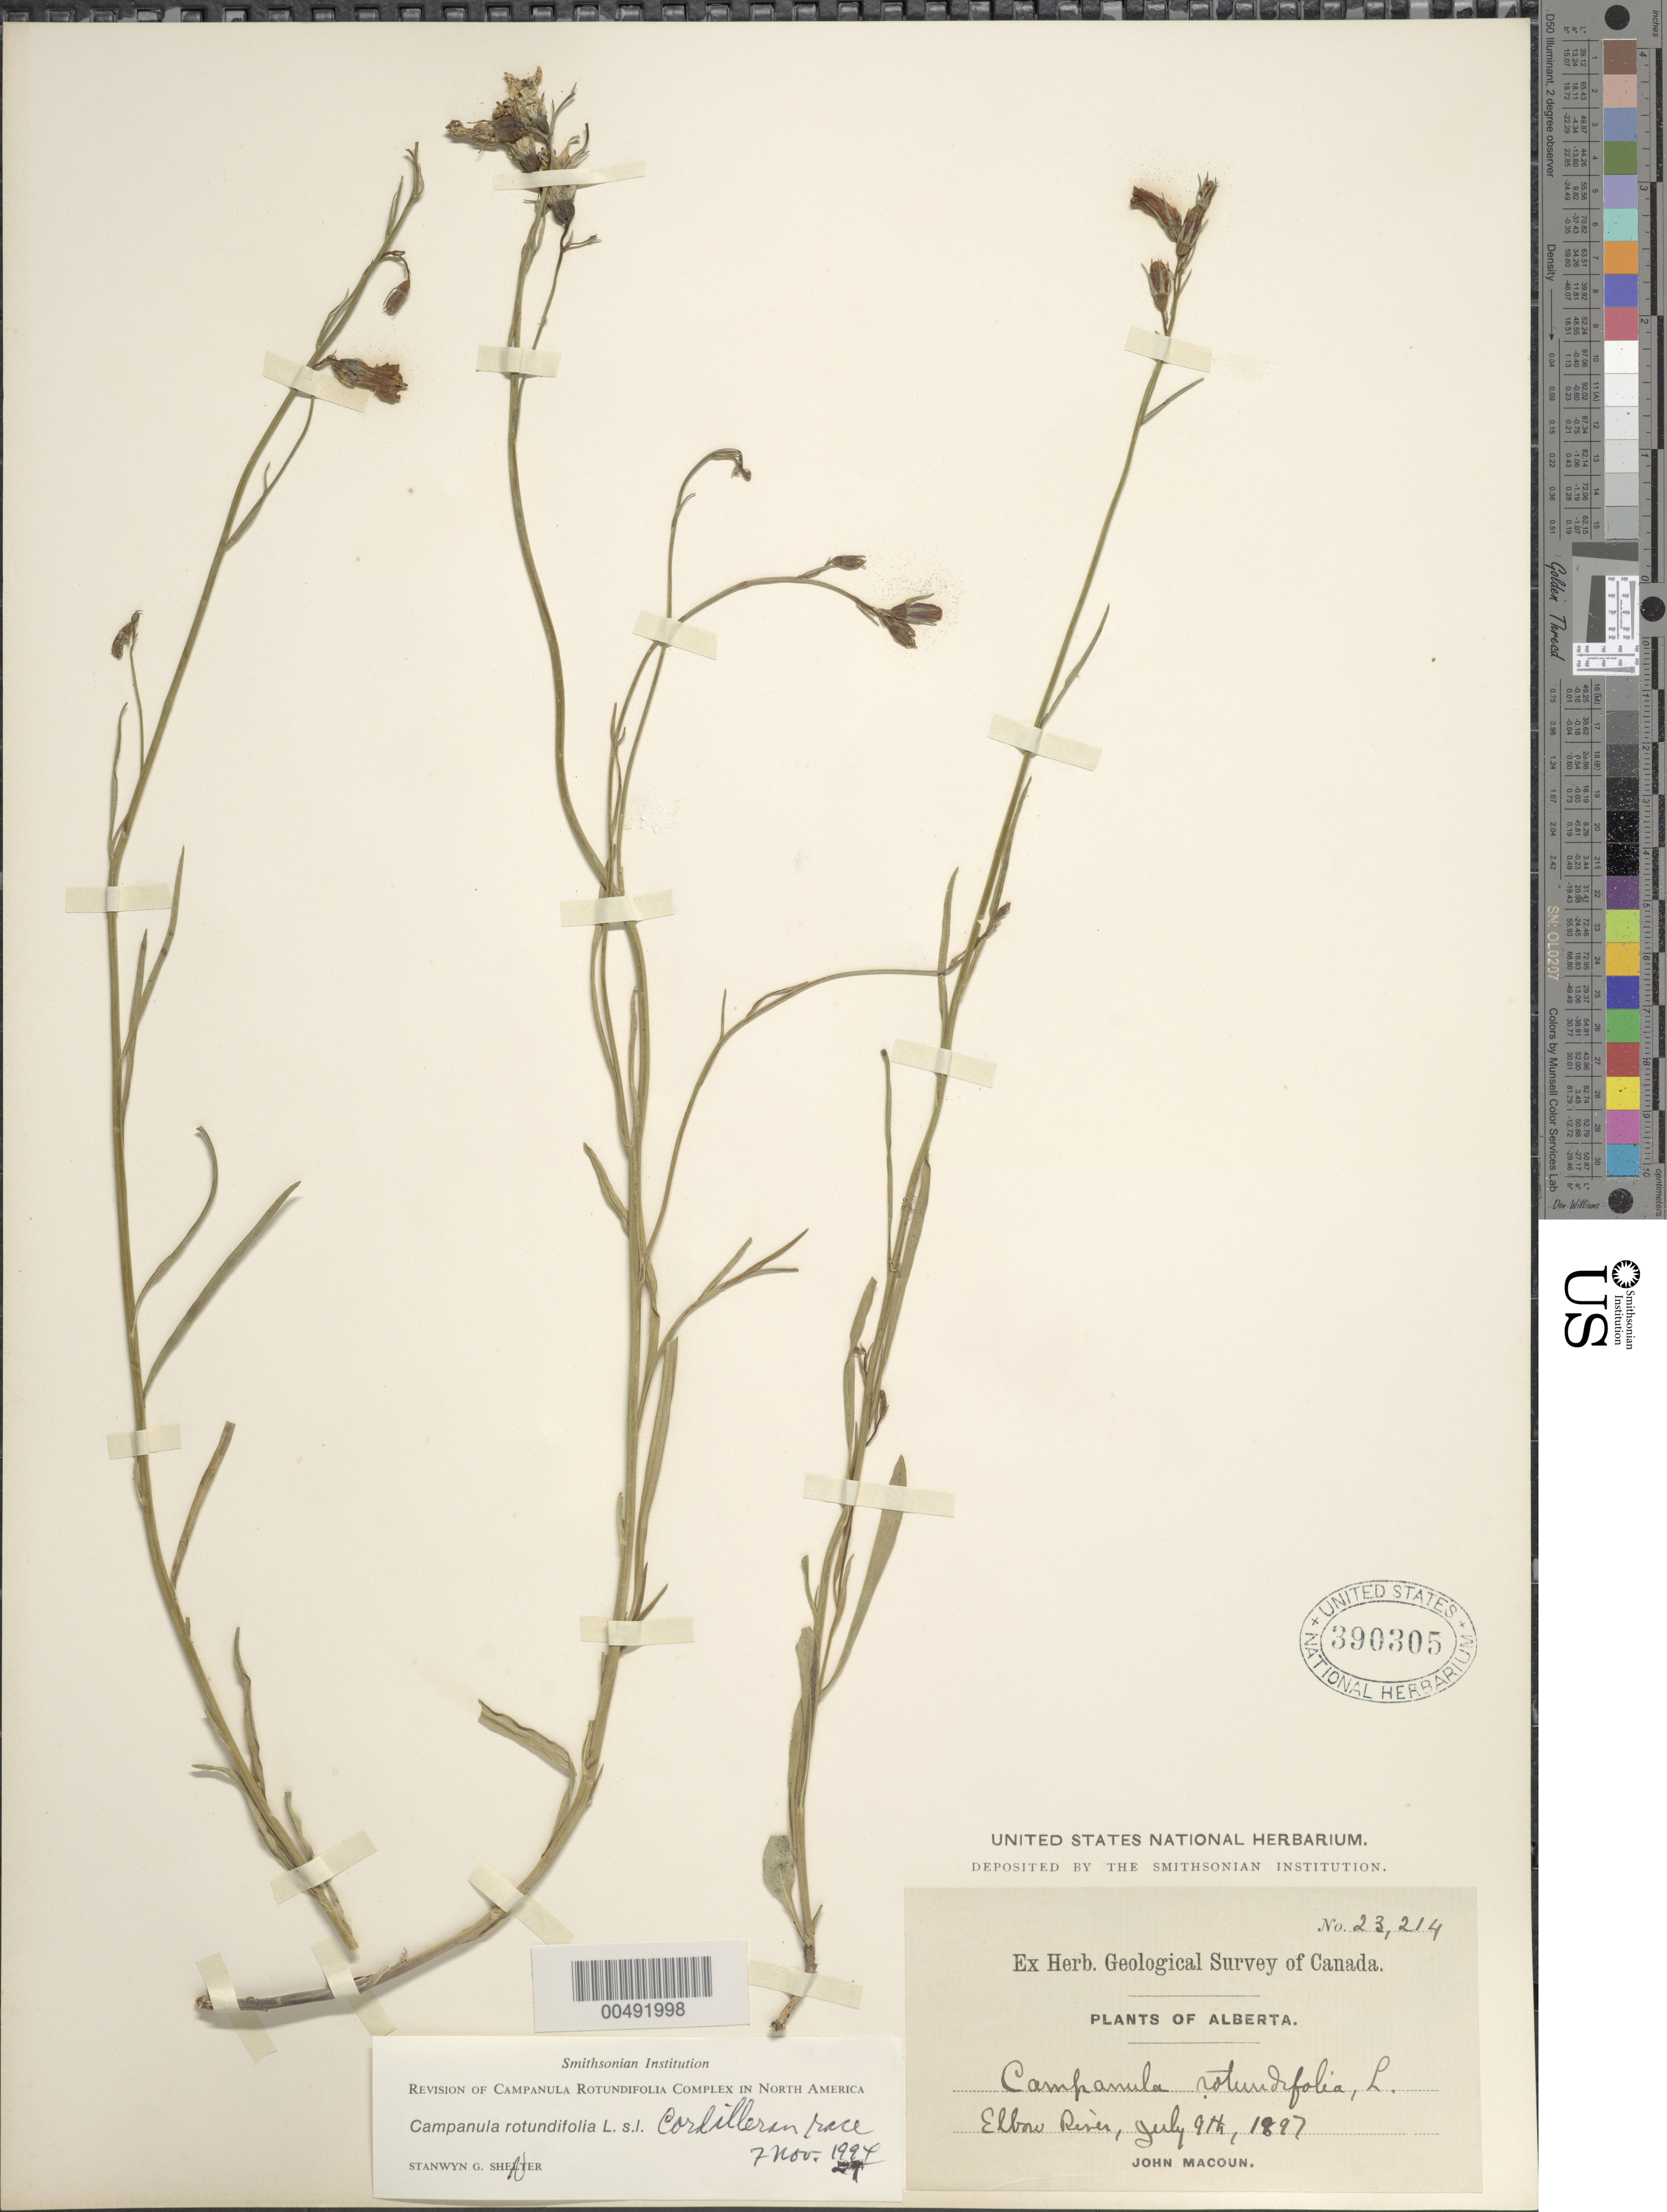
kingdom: Plantae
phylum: Tracheophyta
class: Magnoliopsida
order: Asterales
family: Campanulaceae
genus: Campanula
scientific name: Campanula rotundifolia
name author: L.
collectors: J. Macoun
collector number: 23214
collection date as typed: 09 Jul 1897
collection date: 1897-07-09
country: Canada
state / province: Alberta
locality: Elbow River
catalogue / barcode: US 390305